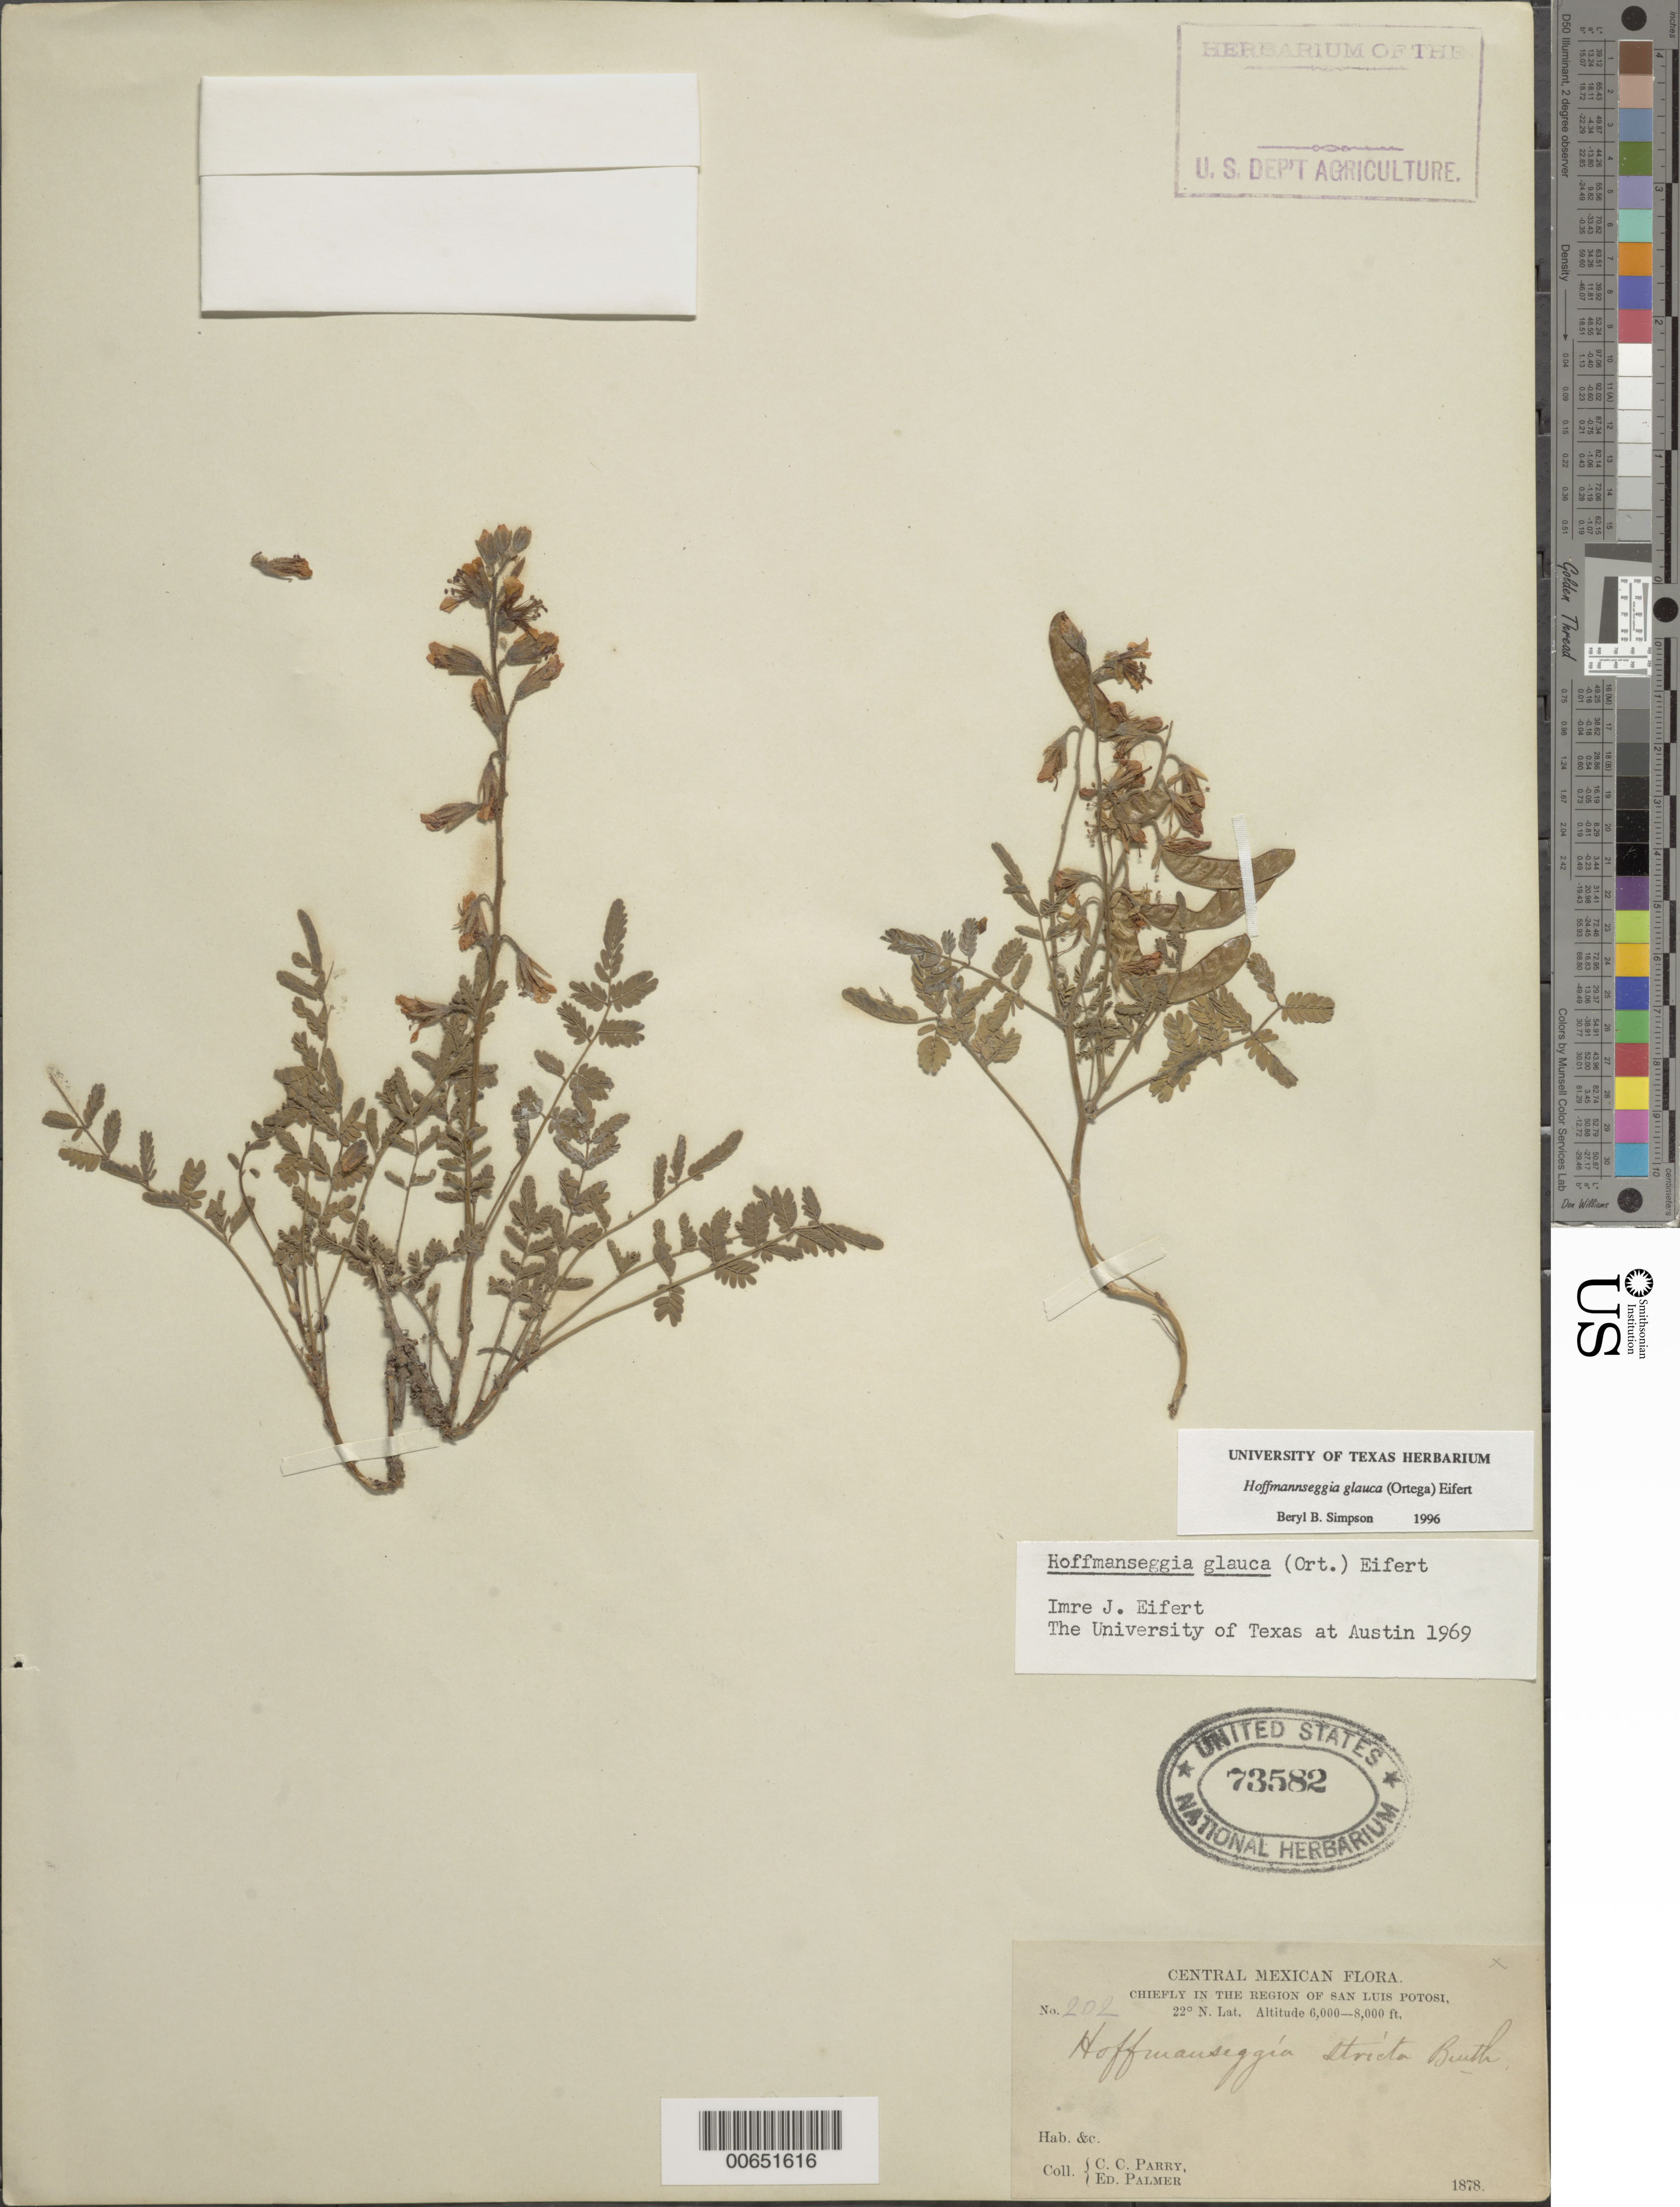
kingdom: Plantae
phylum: Tracheophyta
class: Magnoliopsida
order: Fabales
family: Fabaceae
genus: Hoffmannseggia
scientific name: Hoffmannseggia glauca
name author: (Ortega) Eifert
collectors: C. C. Parry & E. Palmer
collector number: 202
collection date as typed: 1878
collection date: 1878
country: Mexico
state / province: San Luis Potosí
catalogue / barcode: US 73582